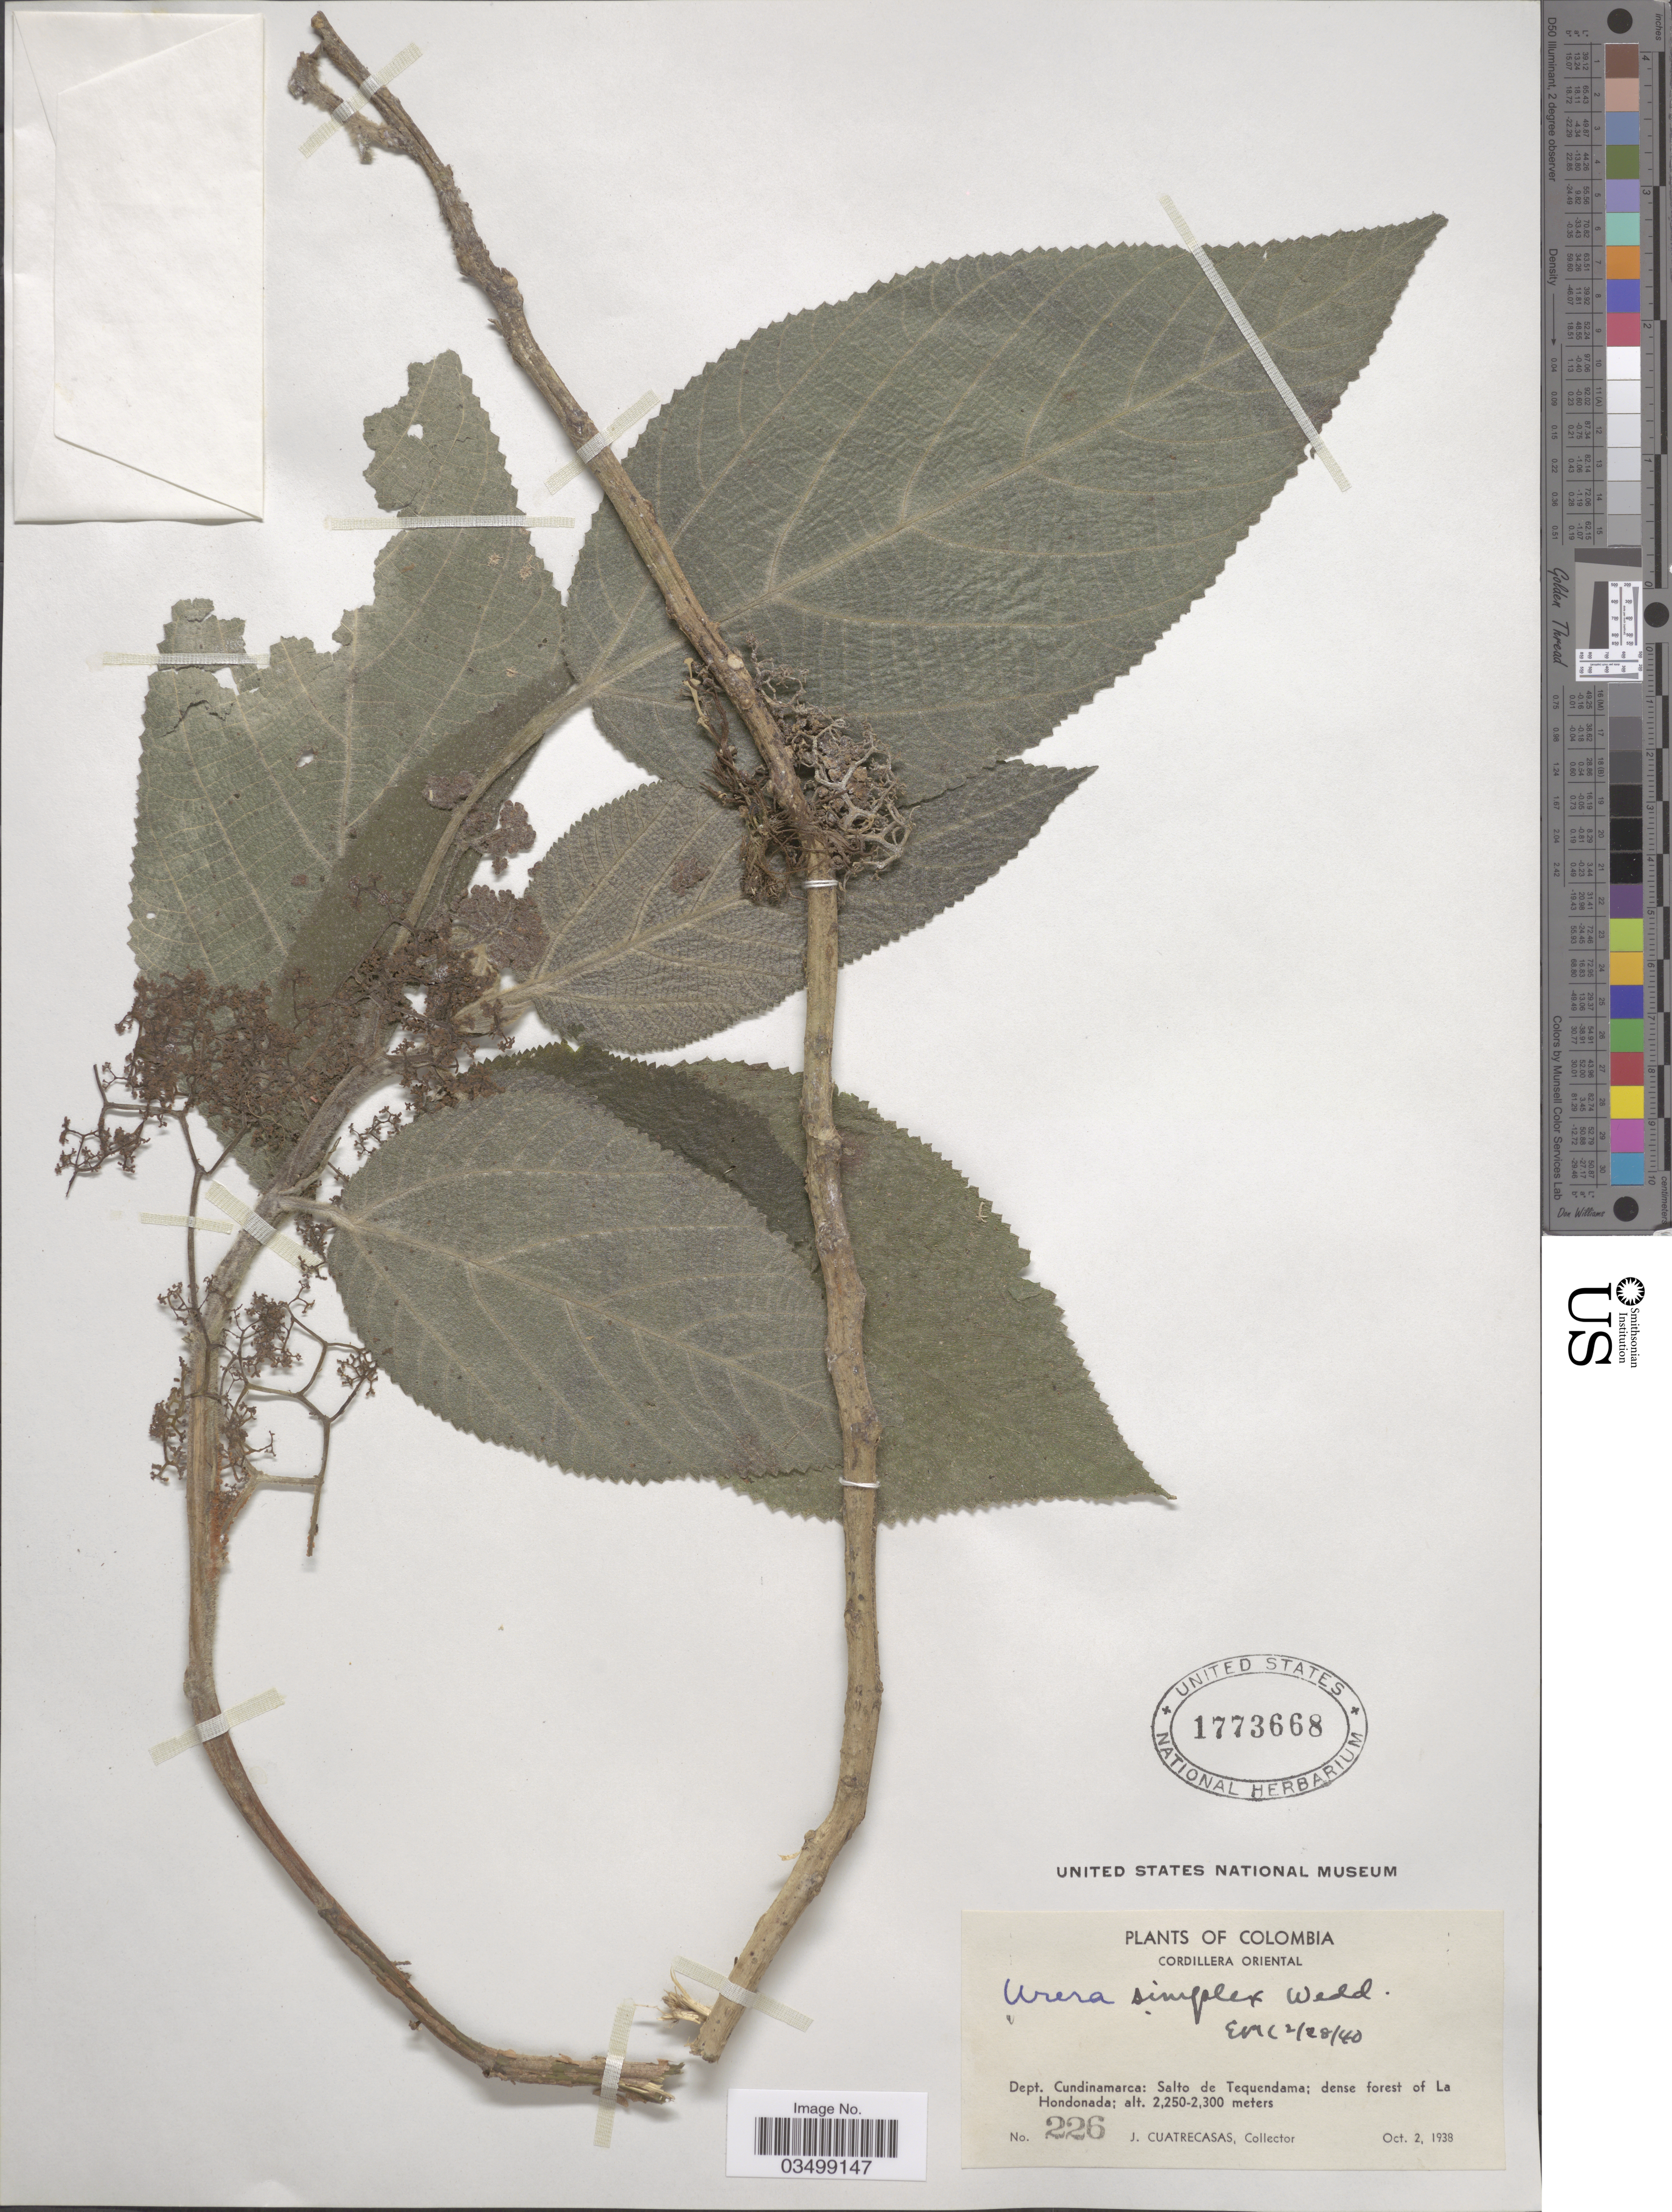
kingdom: Plantae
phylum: Tracheophyta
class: Magnoliopsida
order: Rosales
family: Urticaceae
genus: Urera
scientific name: Urera simplex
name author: Wedd.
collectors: J. Cuatrecasas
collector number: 226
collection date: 1938-10-02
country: Colombia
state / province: Cundinamarca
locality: Cordillera Oriental. Dept. Cundinamarca: Salto de Tequendama; dense forest of La Hondonada.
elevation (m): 2250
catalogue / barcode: US 1773668